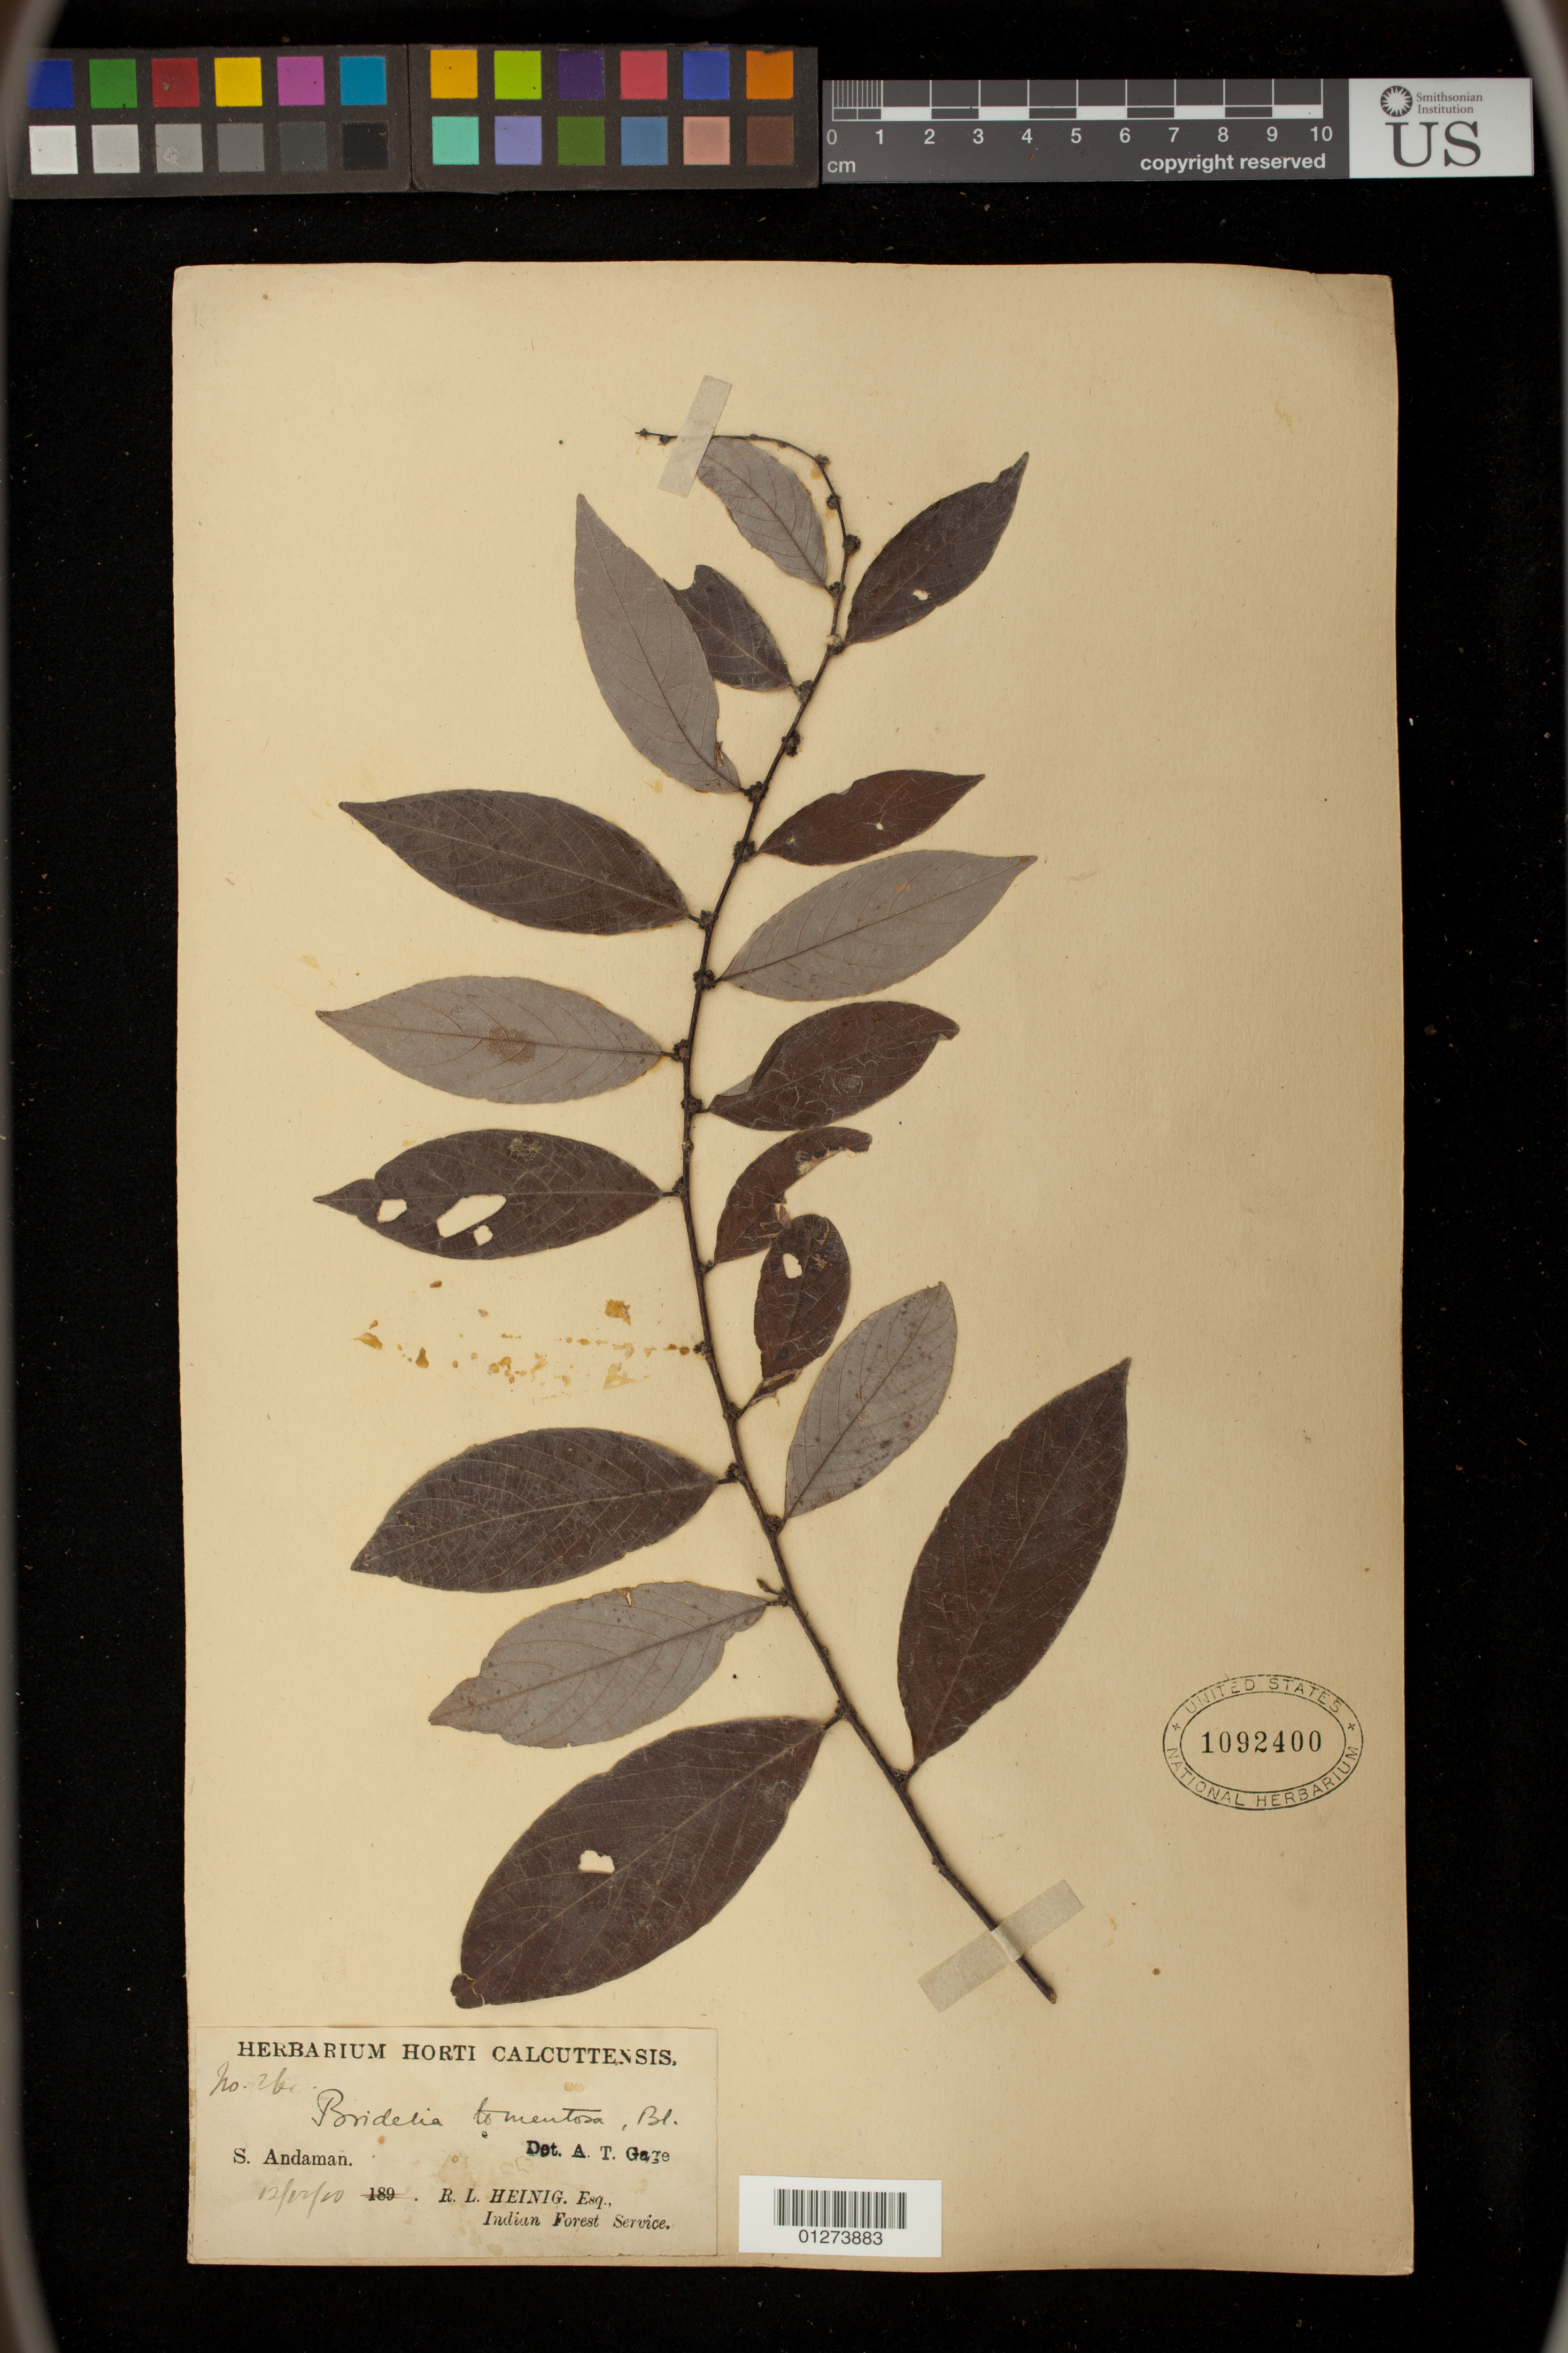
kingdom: Plantae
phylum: Tracheophyta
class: Magnoliopsida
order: Malpighiales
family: Phyllanthaceae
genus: Bridelia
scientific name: Bridelia tomentosa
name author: Blume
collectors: R. Heinig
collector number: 260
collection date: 1900-12-12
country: India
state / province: Andaman and Nicobar Islands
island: South Andaman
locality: S. Andaman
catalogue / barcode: US 1092400